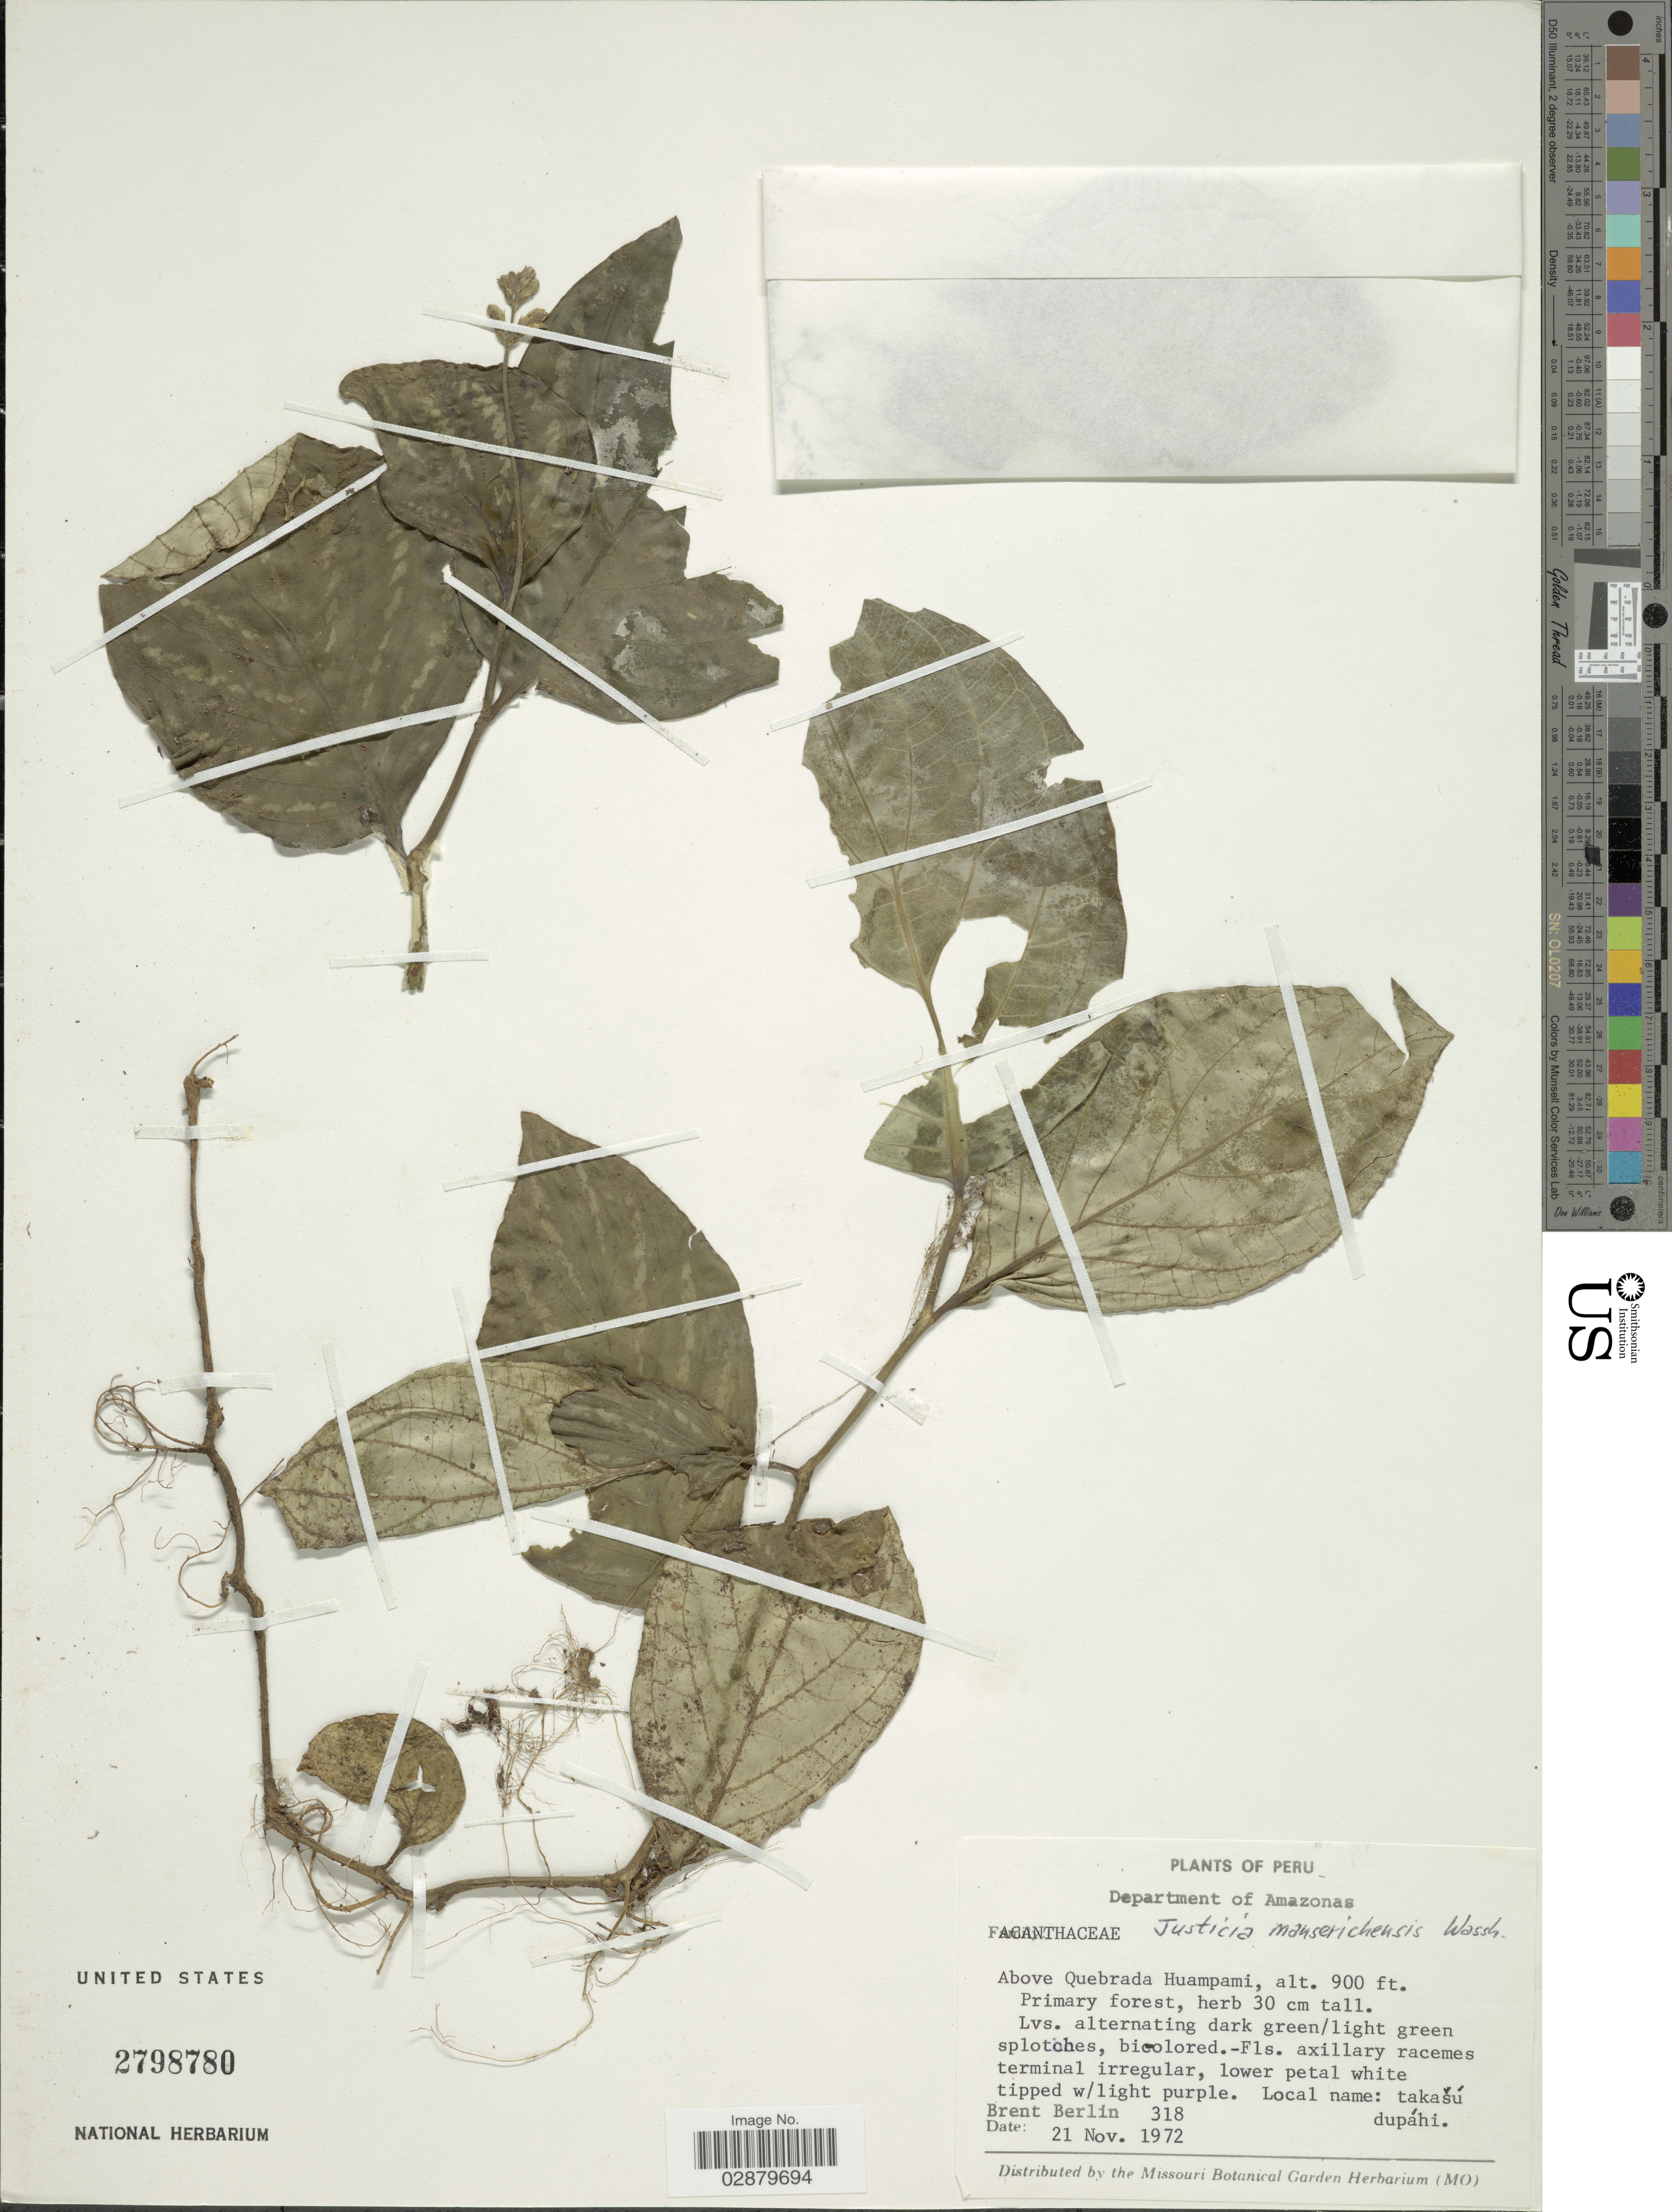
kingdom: Plantae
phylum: Tracheophyta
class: Magnoliopsida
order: Lamiales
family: Acanthaceae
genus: Justicia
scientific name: Justicia manserichensis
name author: Wassh.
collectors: B. Berlin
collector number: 318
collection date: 1972-11-21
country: Peru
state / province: Amazonas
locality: Department of Amazonas. Above Quebrada Huampami.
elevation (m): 274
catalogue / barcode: US 2798780